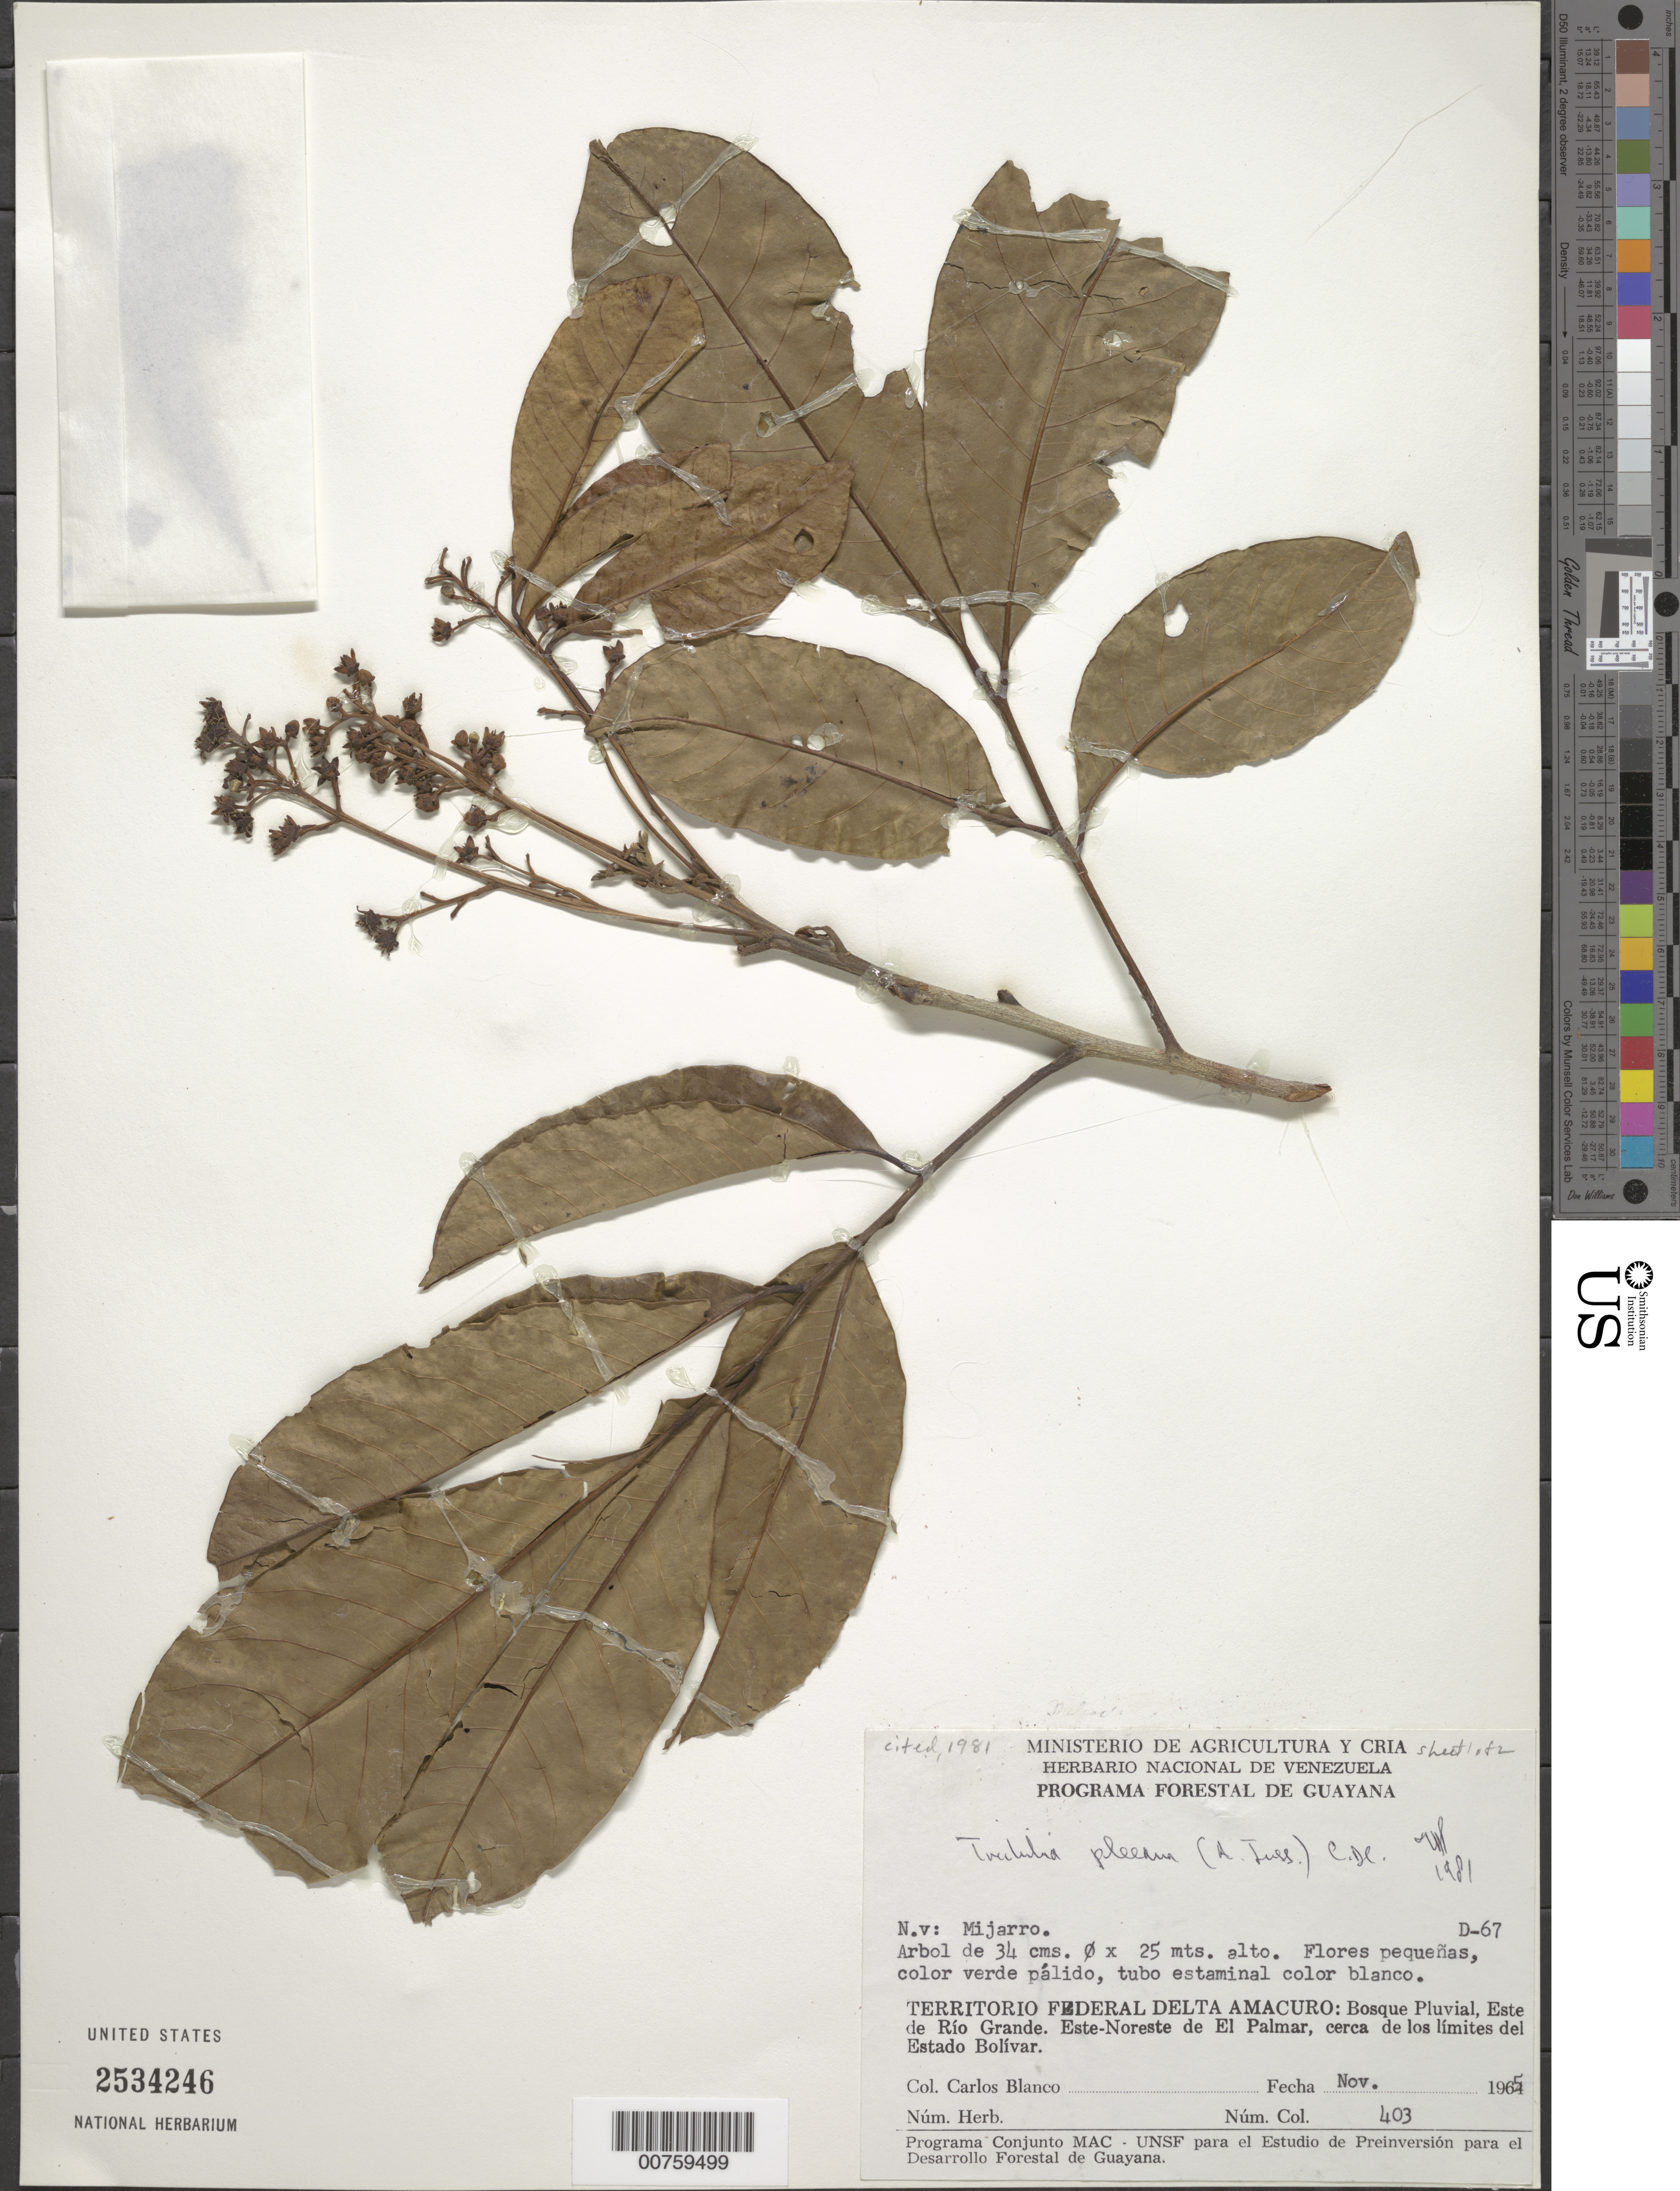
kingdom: Plantae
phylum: Tracheophyta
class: Magnoliopsida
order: Sapindales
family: Meliaceae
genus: Trichilia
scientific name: Trichilia pleeana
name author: (A. Juss.) C. DC.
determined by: Pennington, T. D., (K)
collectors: C. A. Blanco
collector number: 403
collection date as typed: Nov-65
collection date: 1965-11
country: Venezuela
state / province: Delta Amacuro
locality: Río Grande, Este de; Este-Noreste de El Palmar, cerca de los limites del Estado Bolívar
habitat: Rainforest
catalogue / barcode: US 2534246